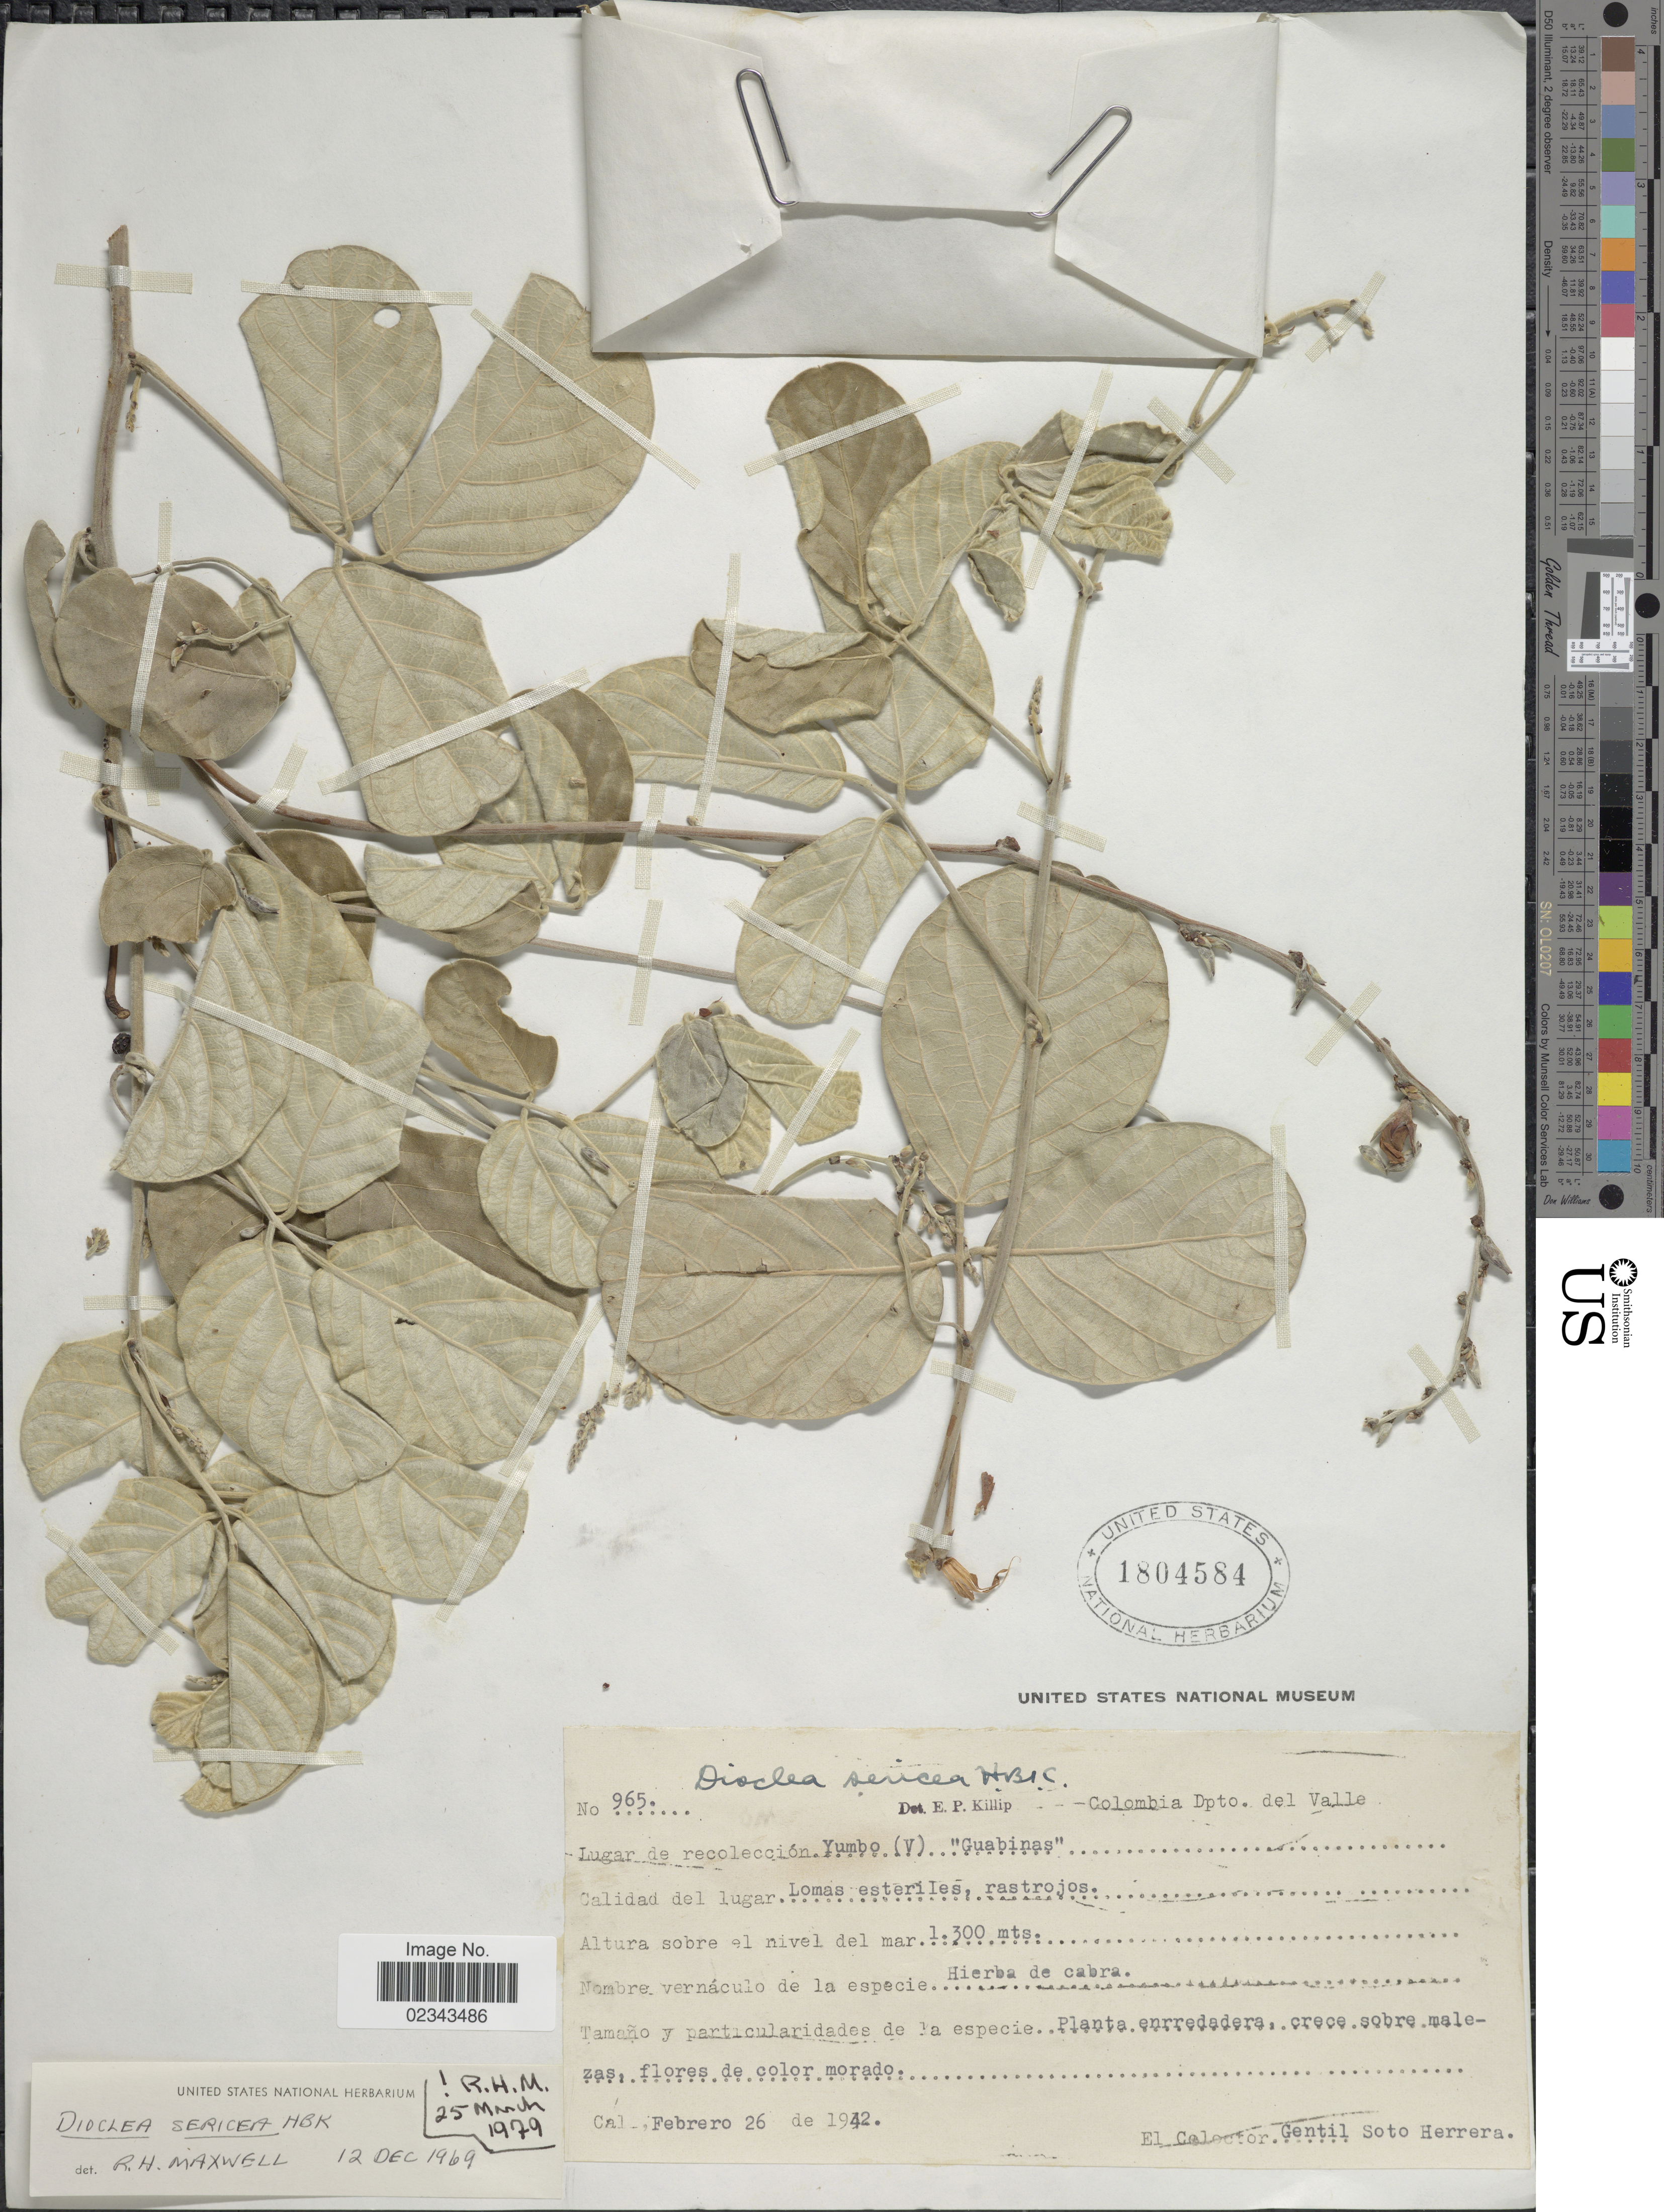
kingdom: Plantae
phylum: Tracheophyta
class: Magnoliopsida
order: Fabales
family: Fabaceae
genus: Dioclea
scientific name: Dioclea sericea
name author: Kunth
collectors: G. Soto Herrera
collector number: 965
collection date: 1942-02-26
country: Colombia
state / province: Valle del Cauca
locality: Calidad del lugar Lomas esteriles, rastrojos, Tamano y particularidades de la especie, Planta enrredadera, crece sobre malezas.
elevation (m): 1300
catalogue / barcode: US 1804584